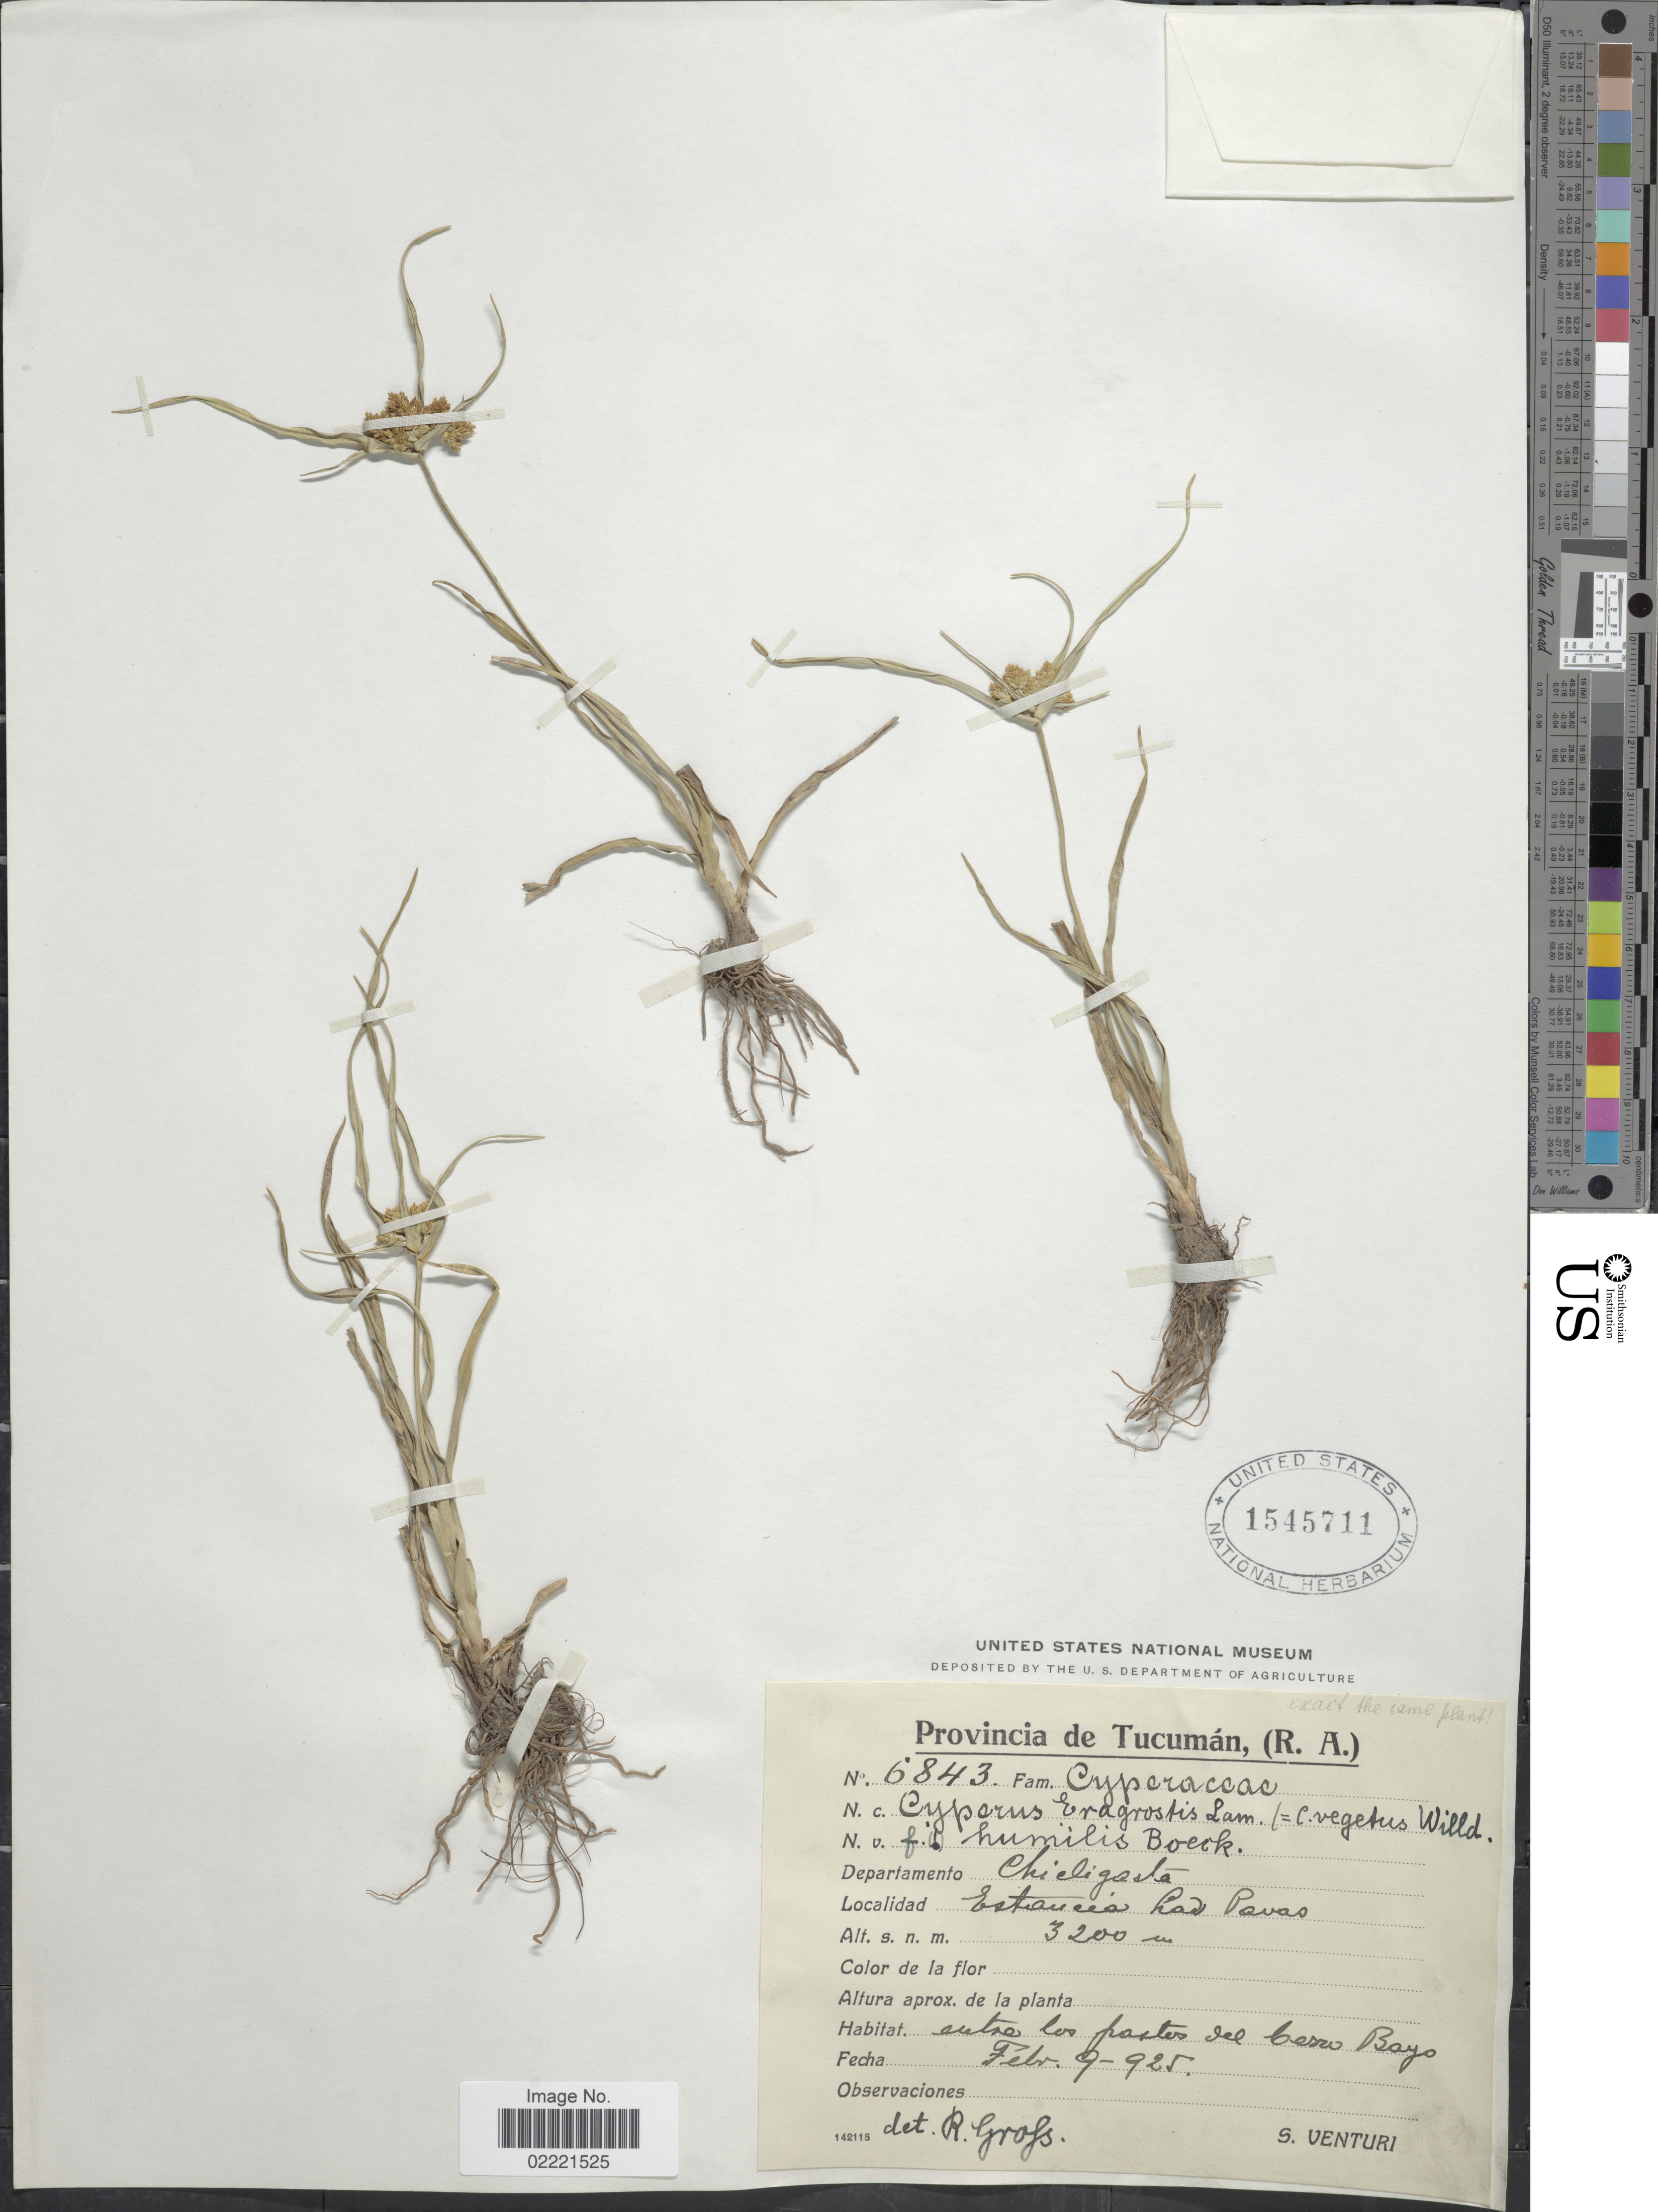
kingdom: Plantae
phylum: Tracheophyta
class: Liliopsida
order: Poales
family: Cyperaceae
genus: Cyperus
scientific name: Cyperus eragrostis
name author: Lam.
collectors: S. Venturi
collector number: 6843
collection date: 1925-02-09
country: Argentina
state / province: Tucuman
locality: (R.A.) Departamento Chicligasta, Estancia Las Pavas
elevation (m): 3200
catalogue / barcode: US 1545711